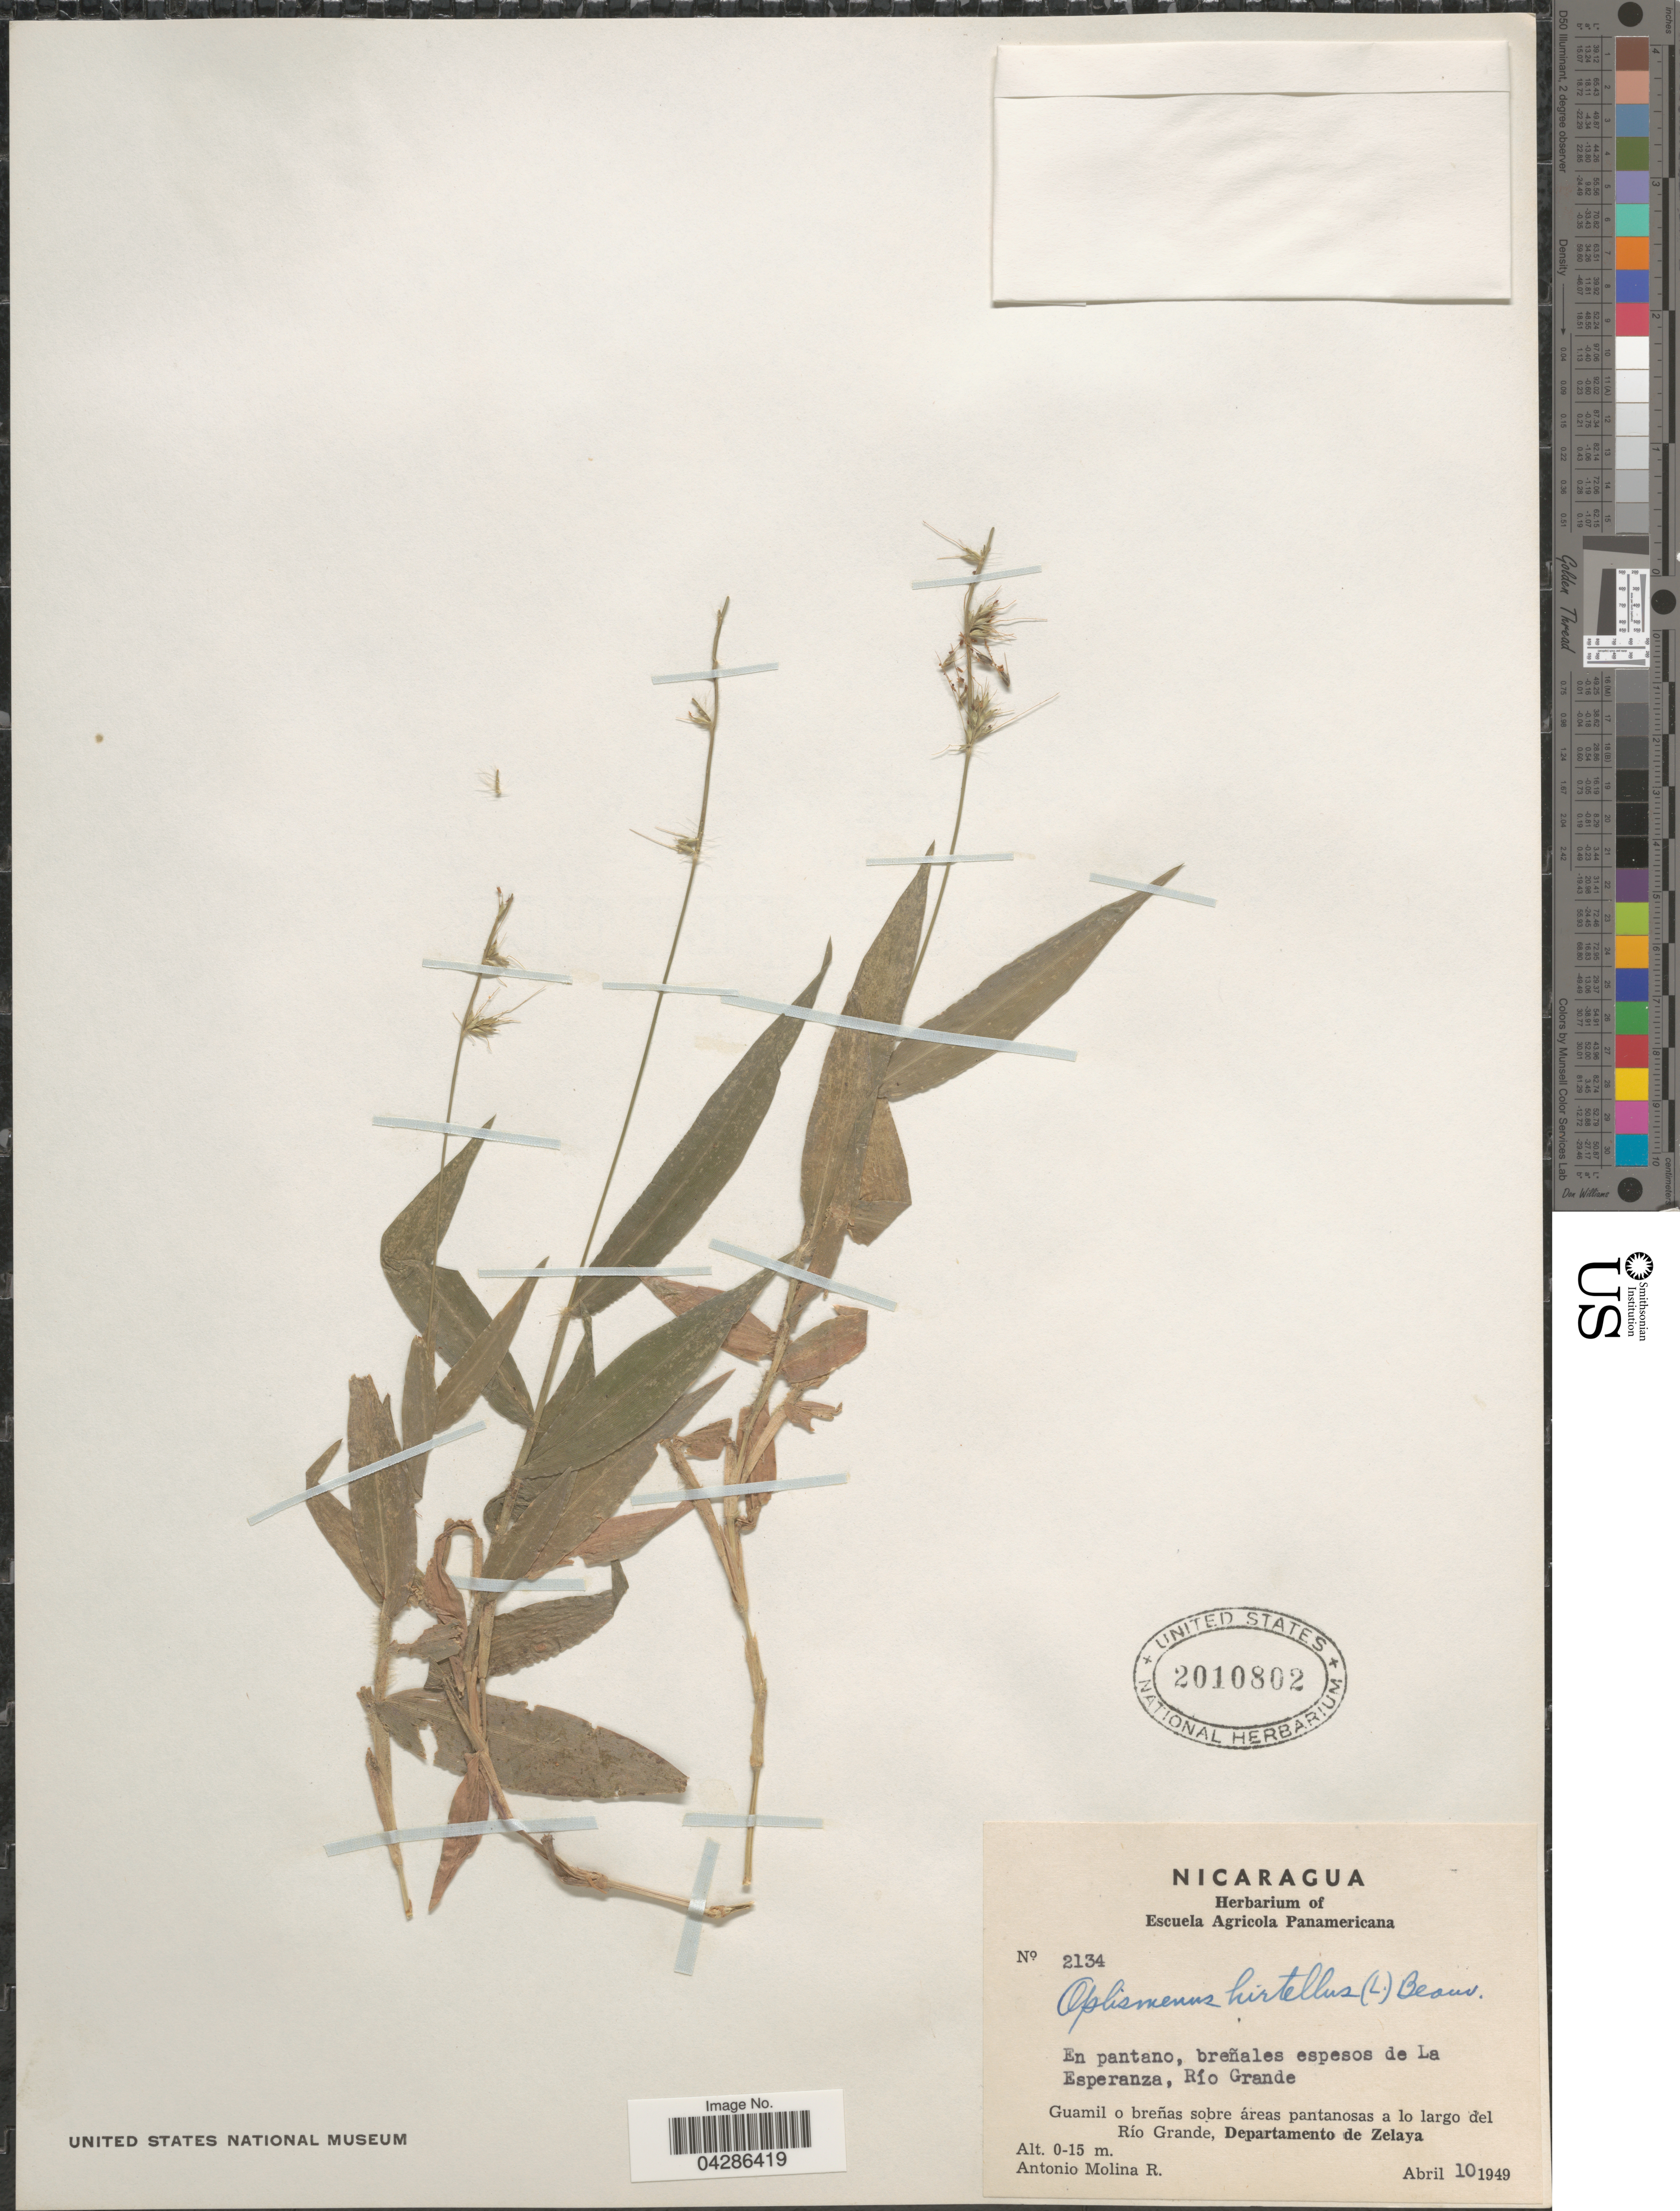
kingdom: Plantae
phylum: Tracheophyta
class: Liliopsida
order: Poales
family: Poaceae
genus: Oplismenus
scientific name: Oplismenus hirtellus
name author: (L.) P. Beauv.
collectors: A. Molina R.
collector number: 2134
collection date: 1949-04-10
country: Nicaragua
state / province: Atlántico Sur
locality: En pantano, breñales espesos de La Esperanza, Río Grande. Guamil o breñas sobre áreas pantanosas a lo largo del Río Grande, Departamento de Zelaya.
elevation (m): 0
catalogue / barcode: US 2010802